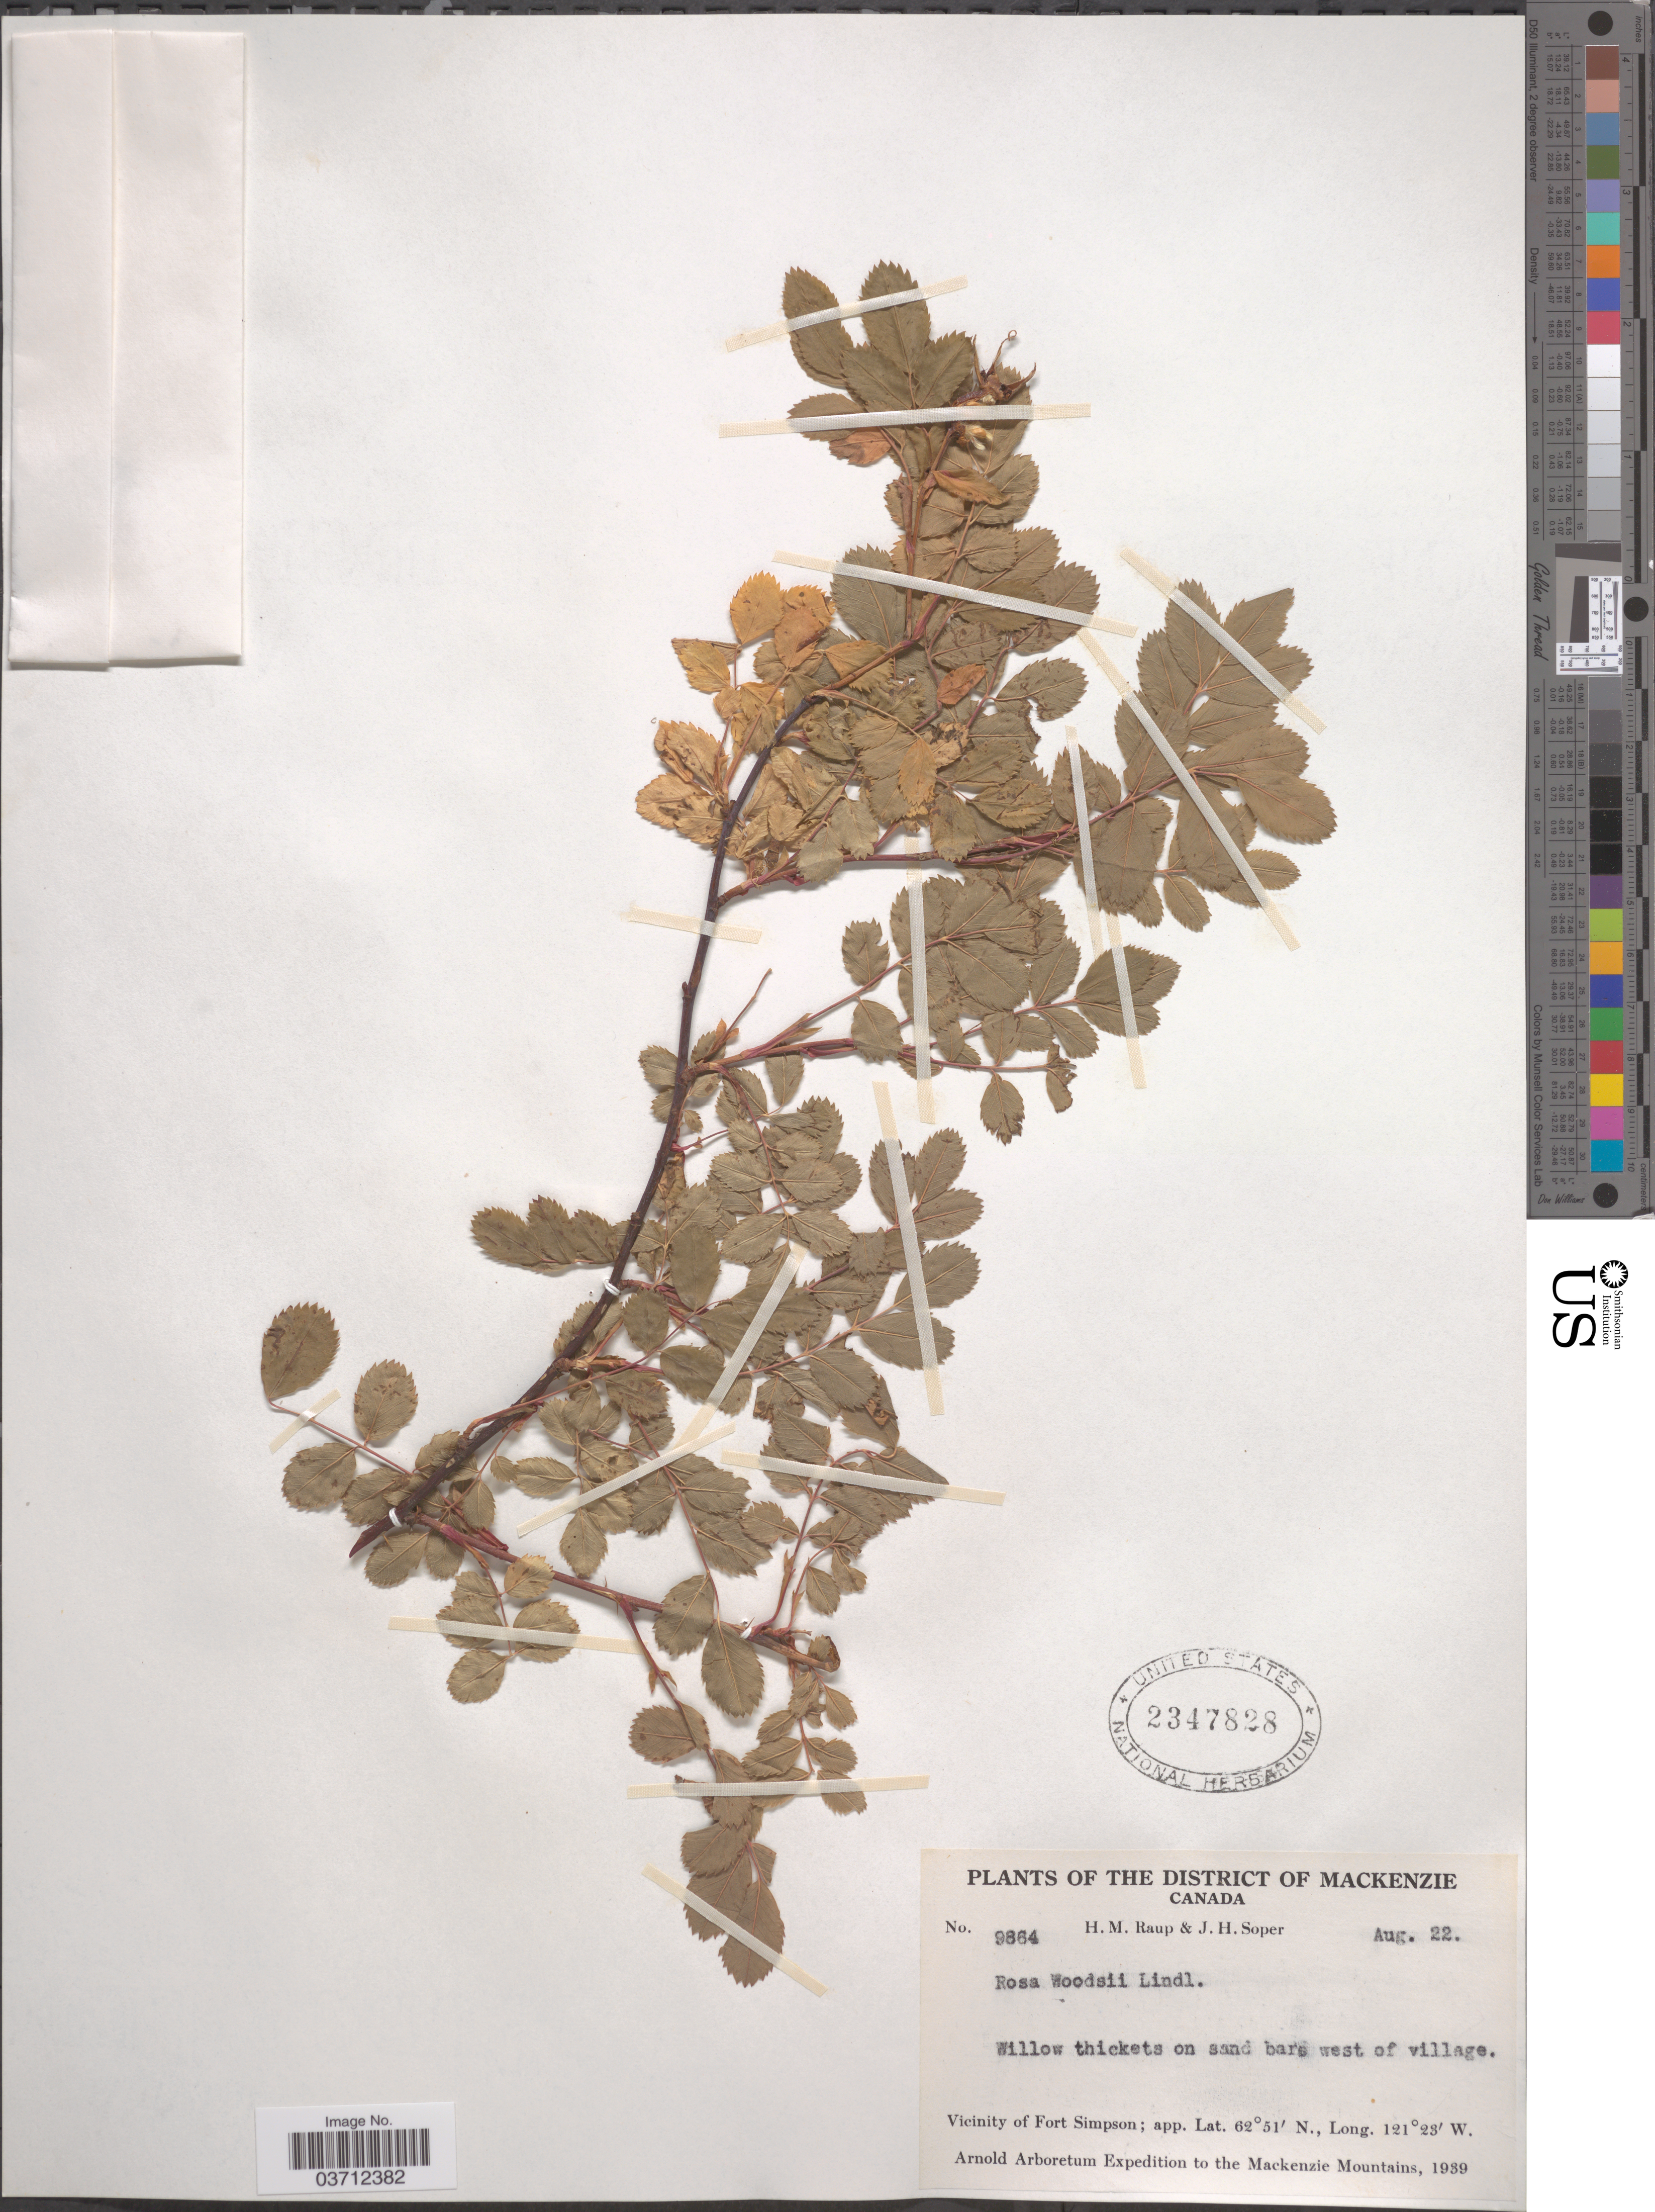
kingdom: Plantae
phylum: Tracheophyta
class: Magnoliopsida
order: Rosales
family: Rosaceae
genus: Rosa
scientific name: Rosa woodsii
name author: Lindl.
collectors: H. Raup & J. H. Soper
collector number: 9864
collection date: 1939-08-22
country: Canada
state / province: Northwest Territories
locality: District of Mackenzie. Willow thickets on sand bars west of village. Vicinity of Fort Simpson.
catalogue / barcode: US 2347828